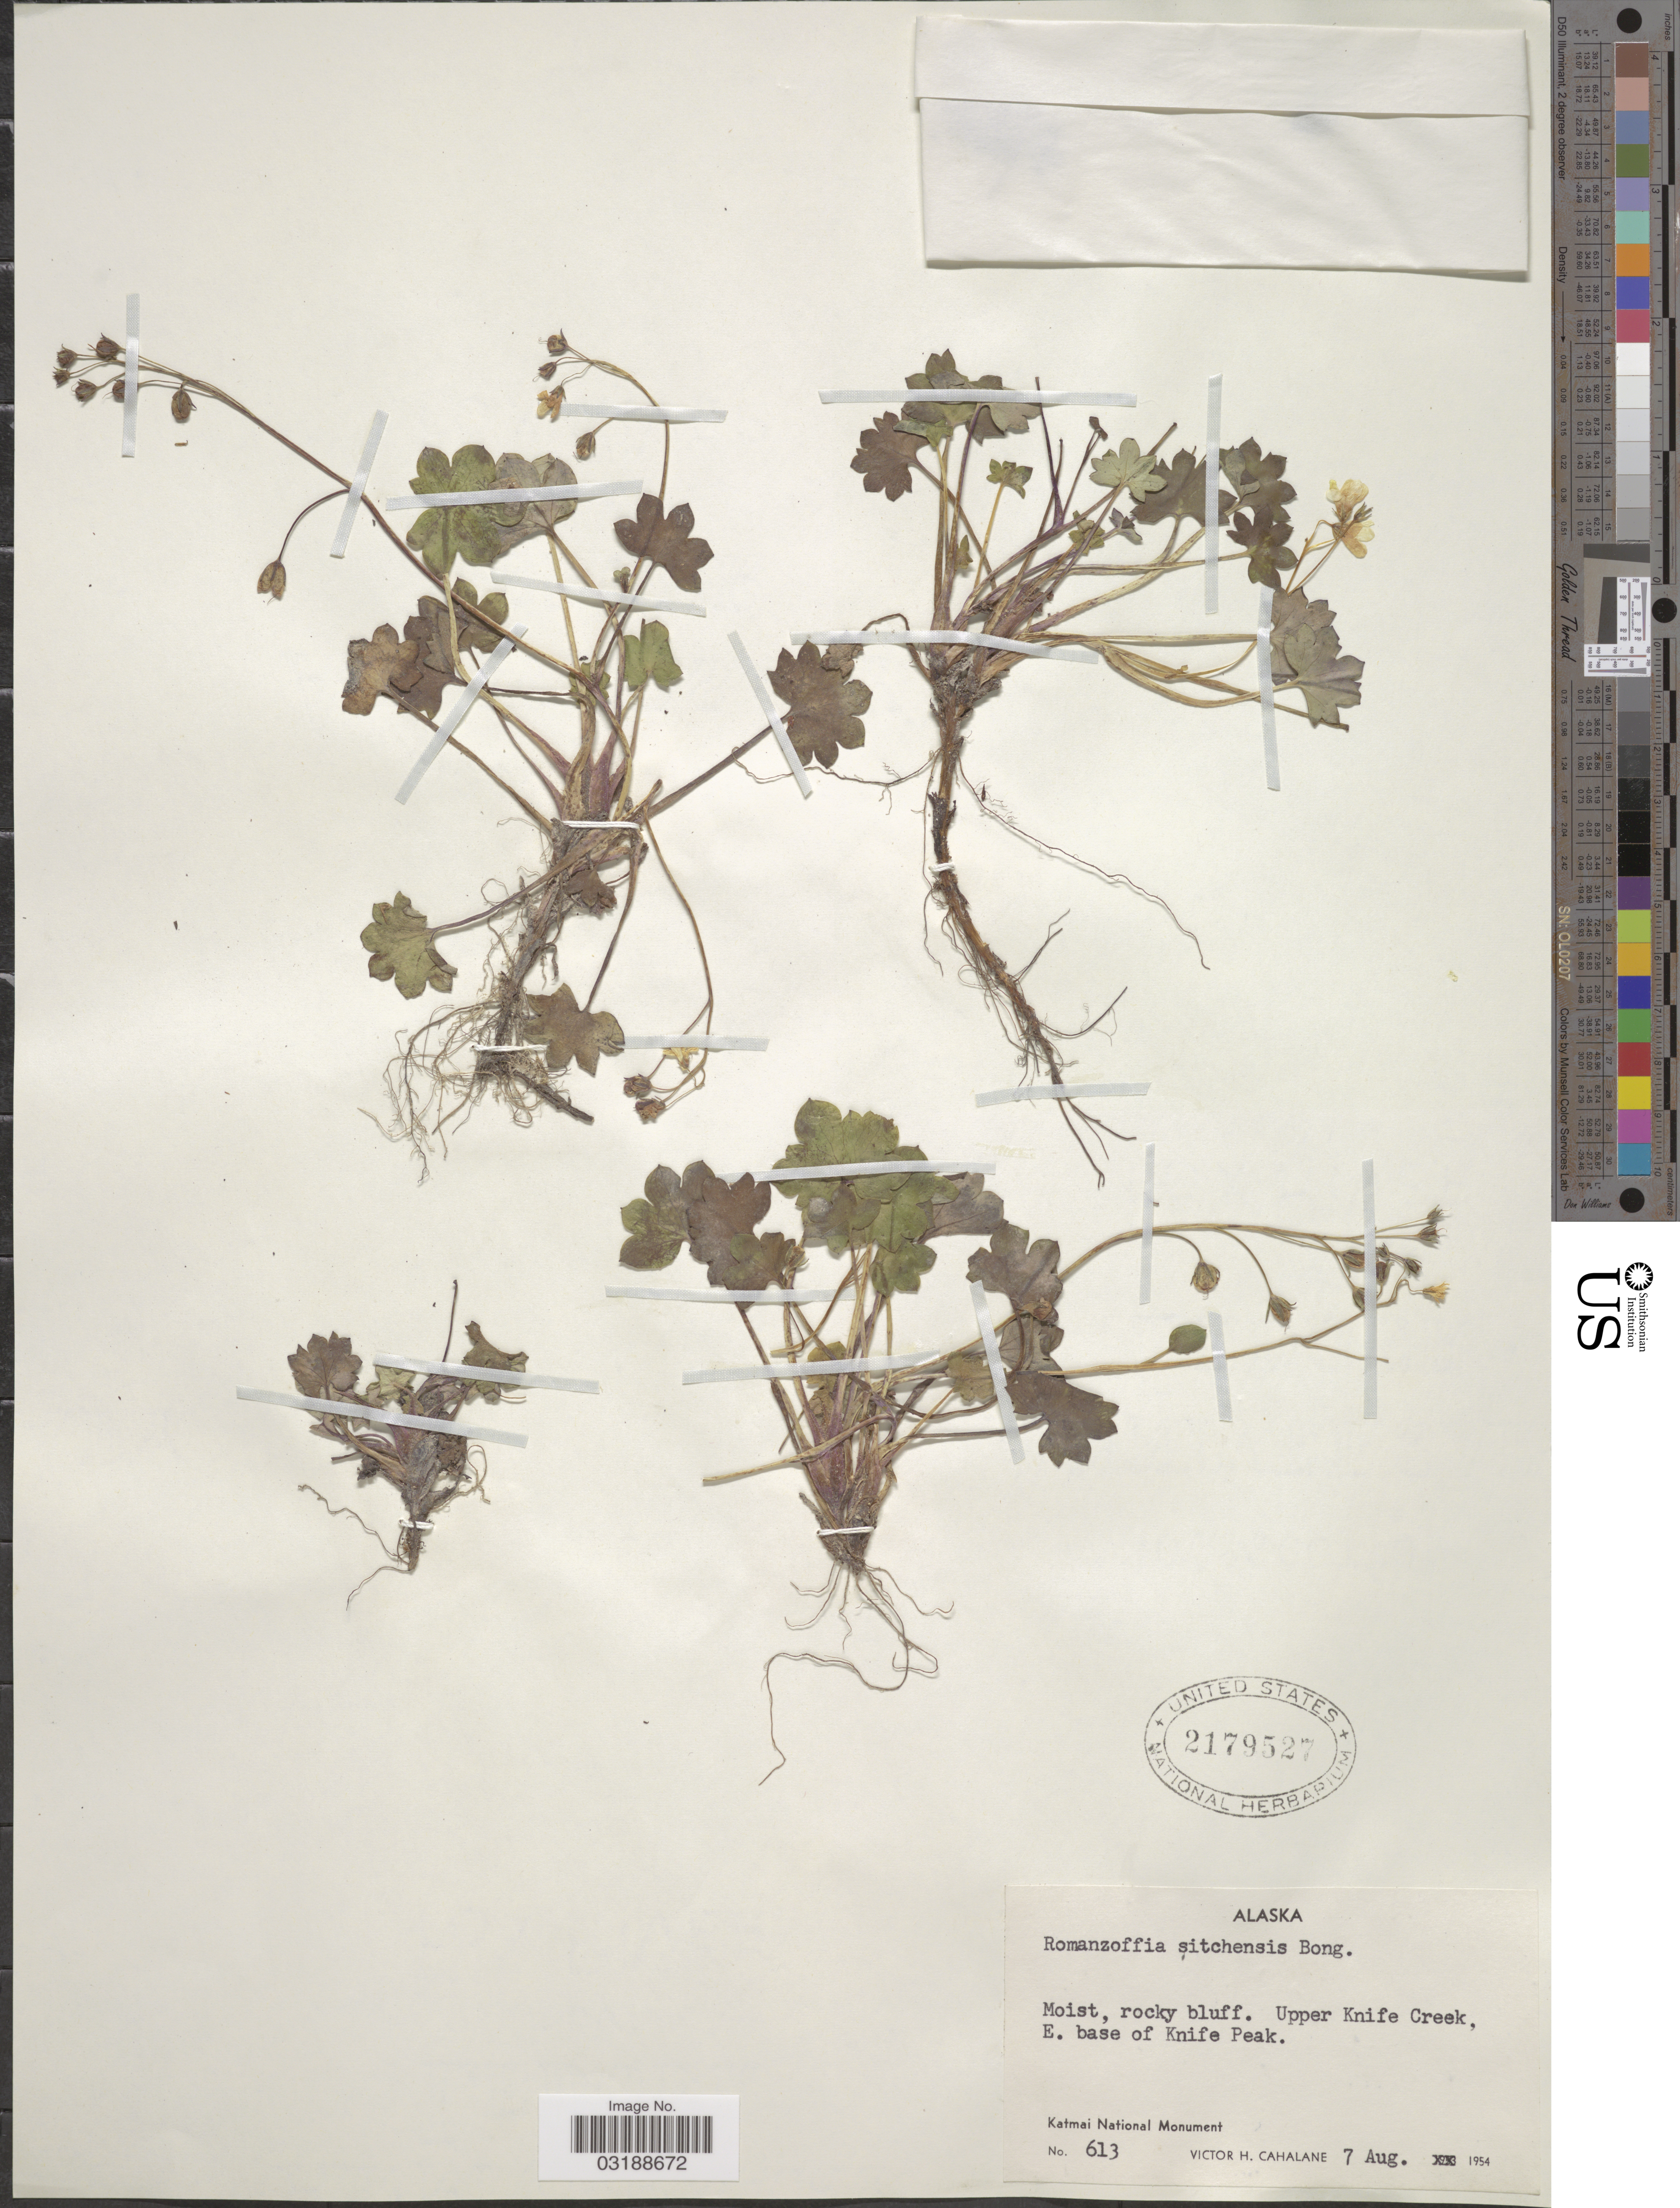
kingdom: Plantae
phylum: Tracheophyta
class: Magnoliopsida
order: Boraginales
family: Hydrophyllaceae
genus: Romanzoffia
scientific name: Romanzoffia sitchensis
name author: Bong.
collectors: V. Cahalane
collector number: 613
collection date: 1954-08-07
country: United States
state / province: Alaska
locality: Upper Knife Creek, E. base of Knife Peak. Katmai National Monument.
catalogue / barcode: US 2179527